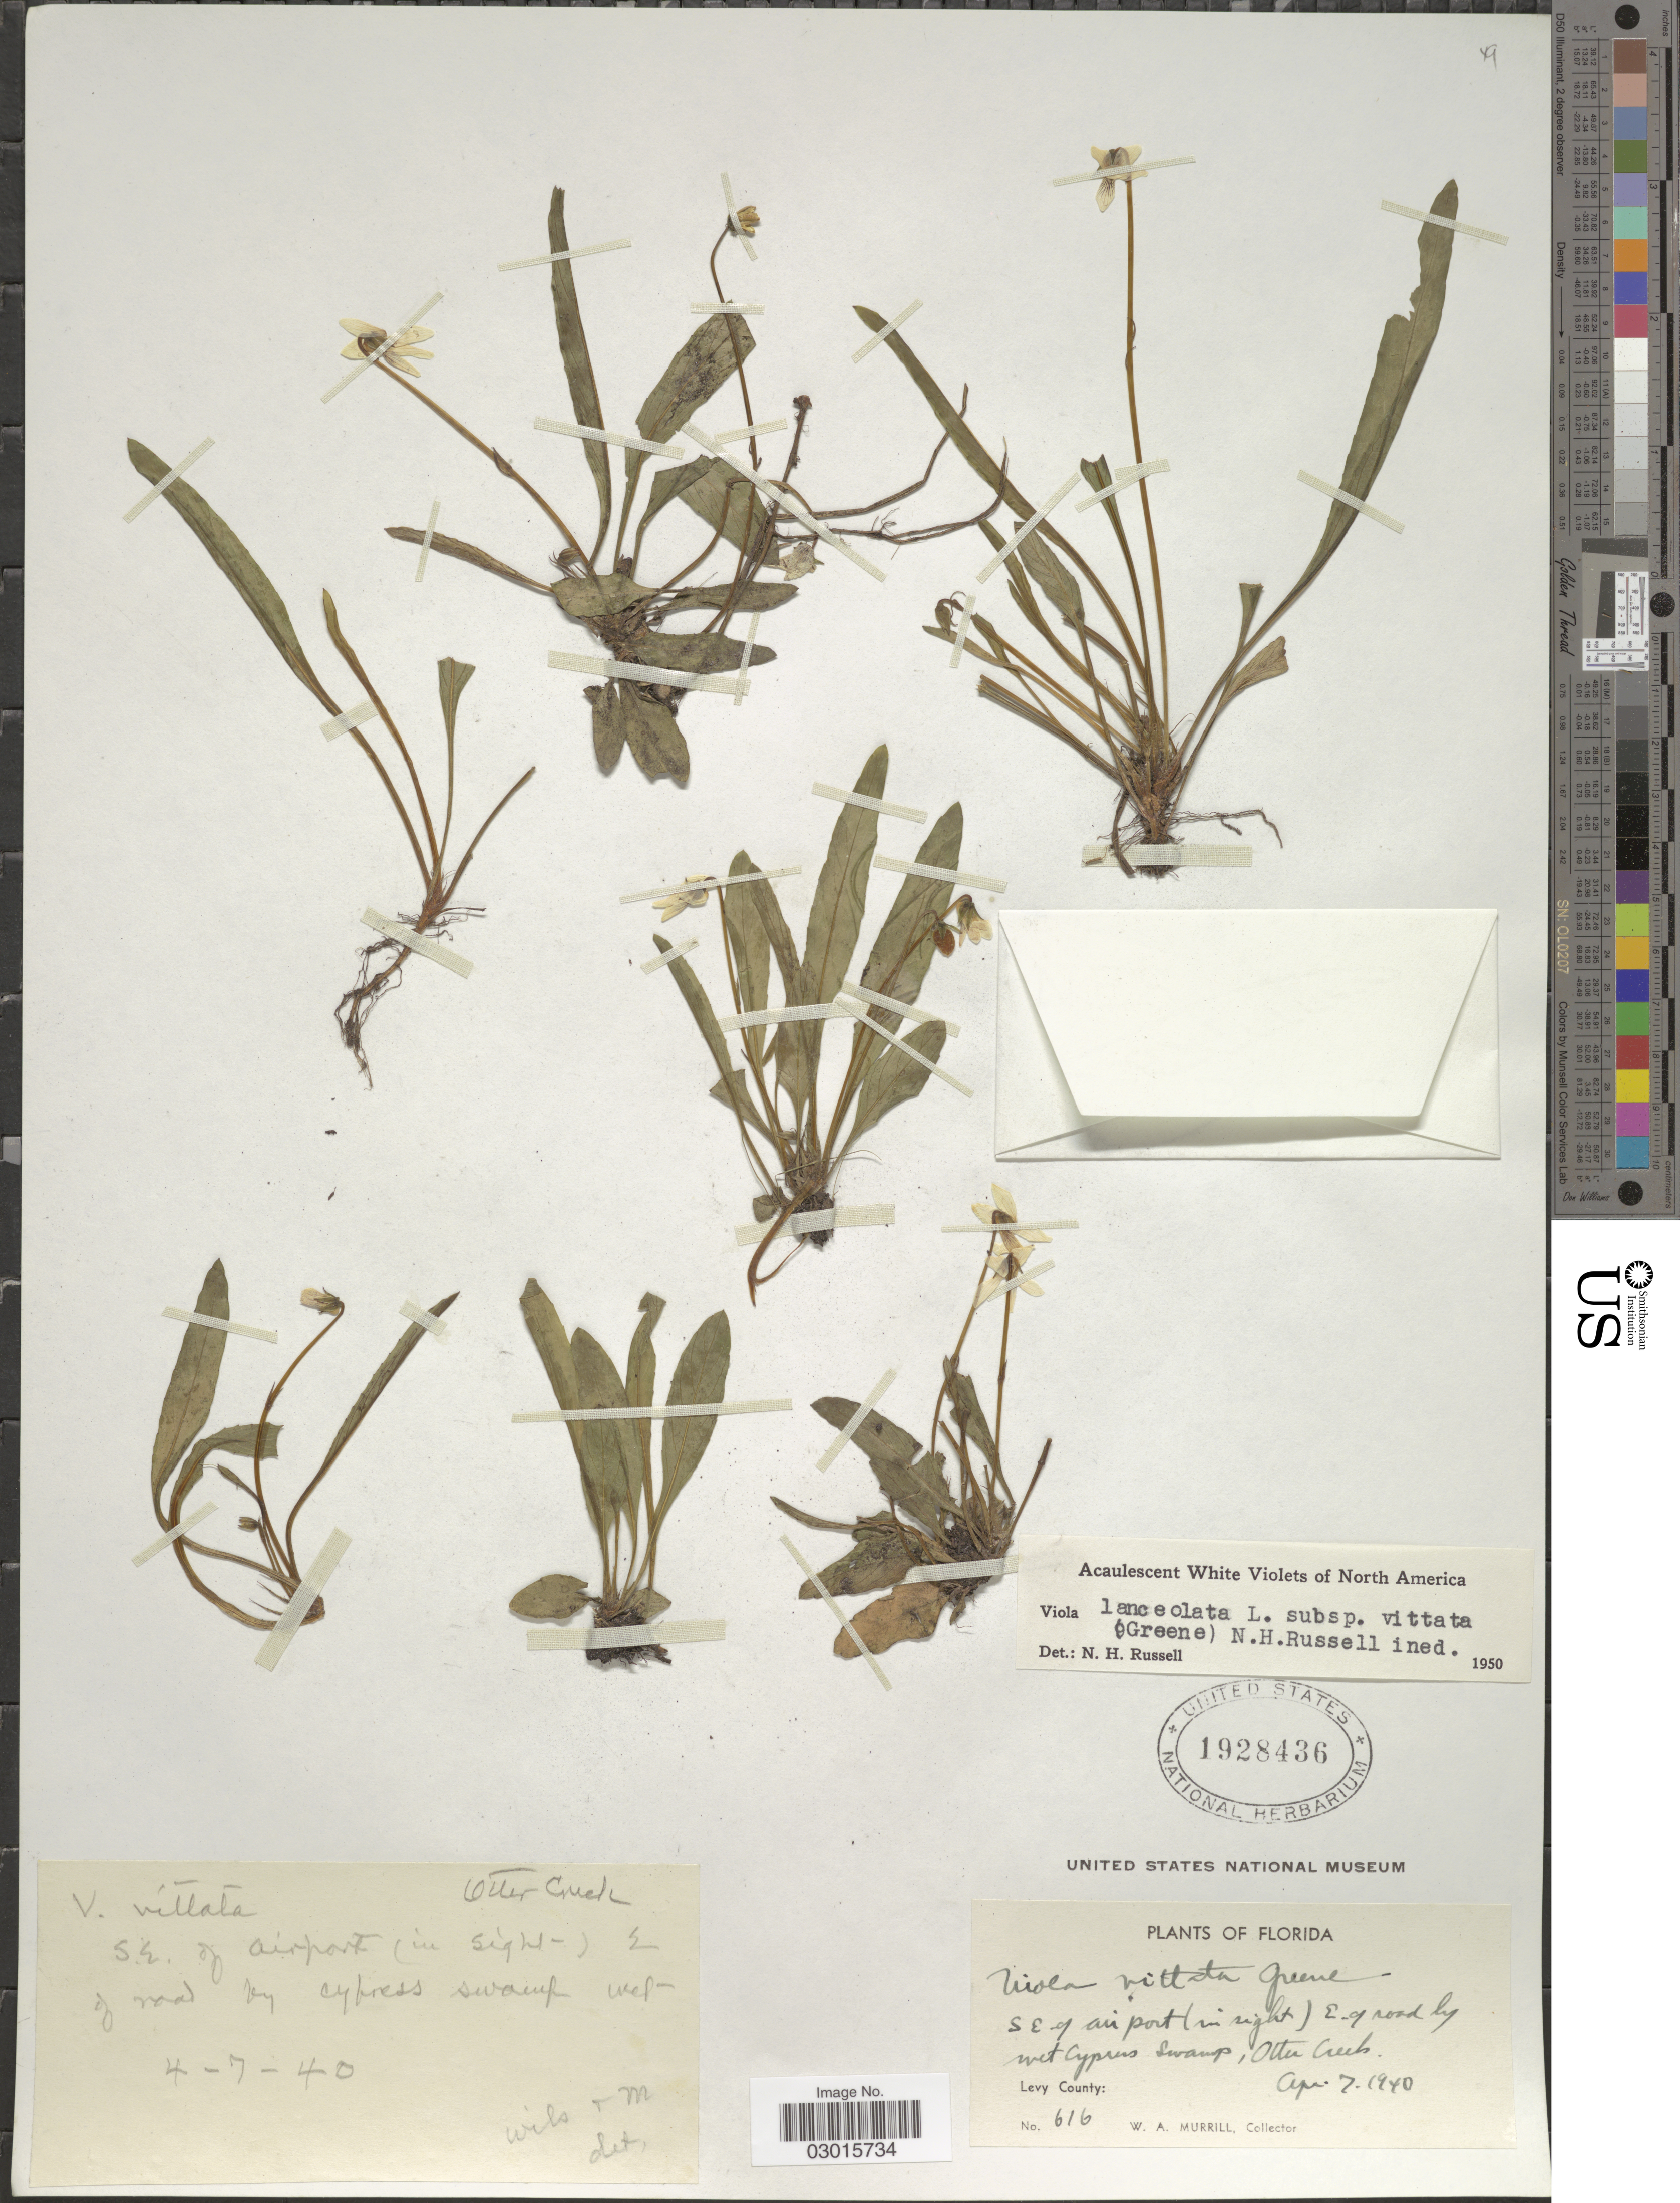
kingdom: Plantae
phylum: Tracheophyta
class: Magnoliopsida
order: Malpighiales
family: Violaceae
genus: Viola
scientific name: Viola lanceolata subsp. vittata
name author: (Greene) N. H. Russell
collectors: W. A. Murrill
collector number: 616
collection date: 1940-04-07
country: United States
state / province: Florida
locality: SE of airport (in sight) E - of road by wet cypress Swamp, Otter Creek. Levy County.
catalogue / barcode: US 1928436